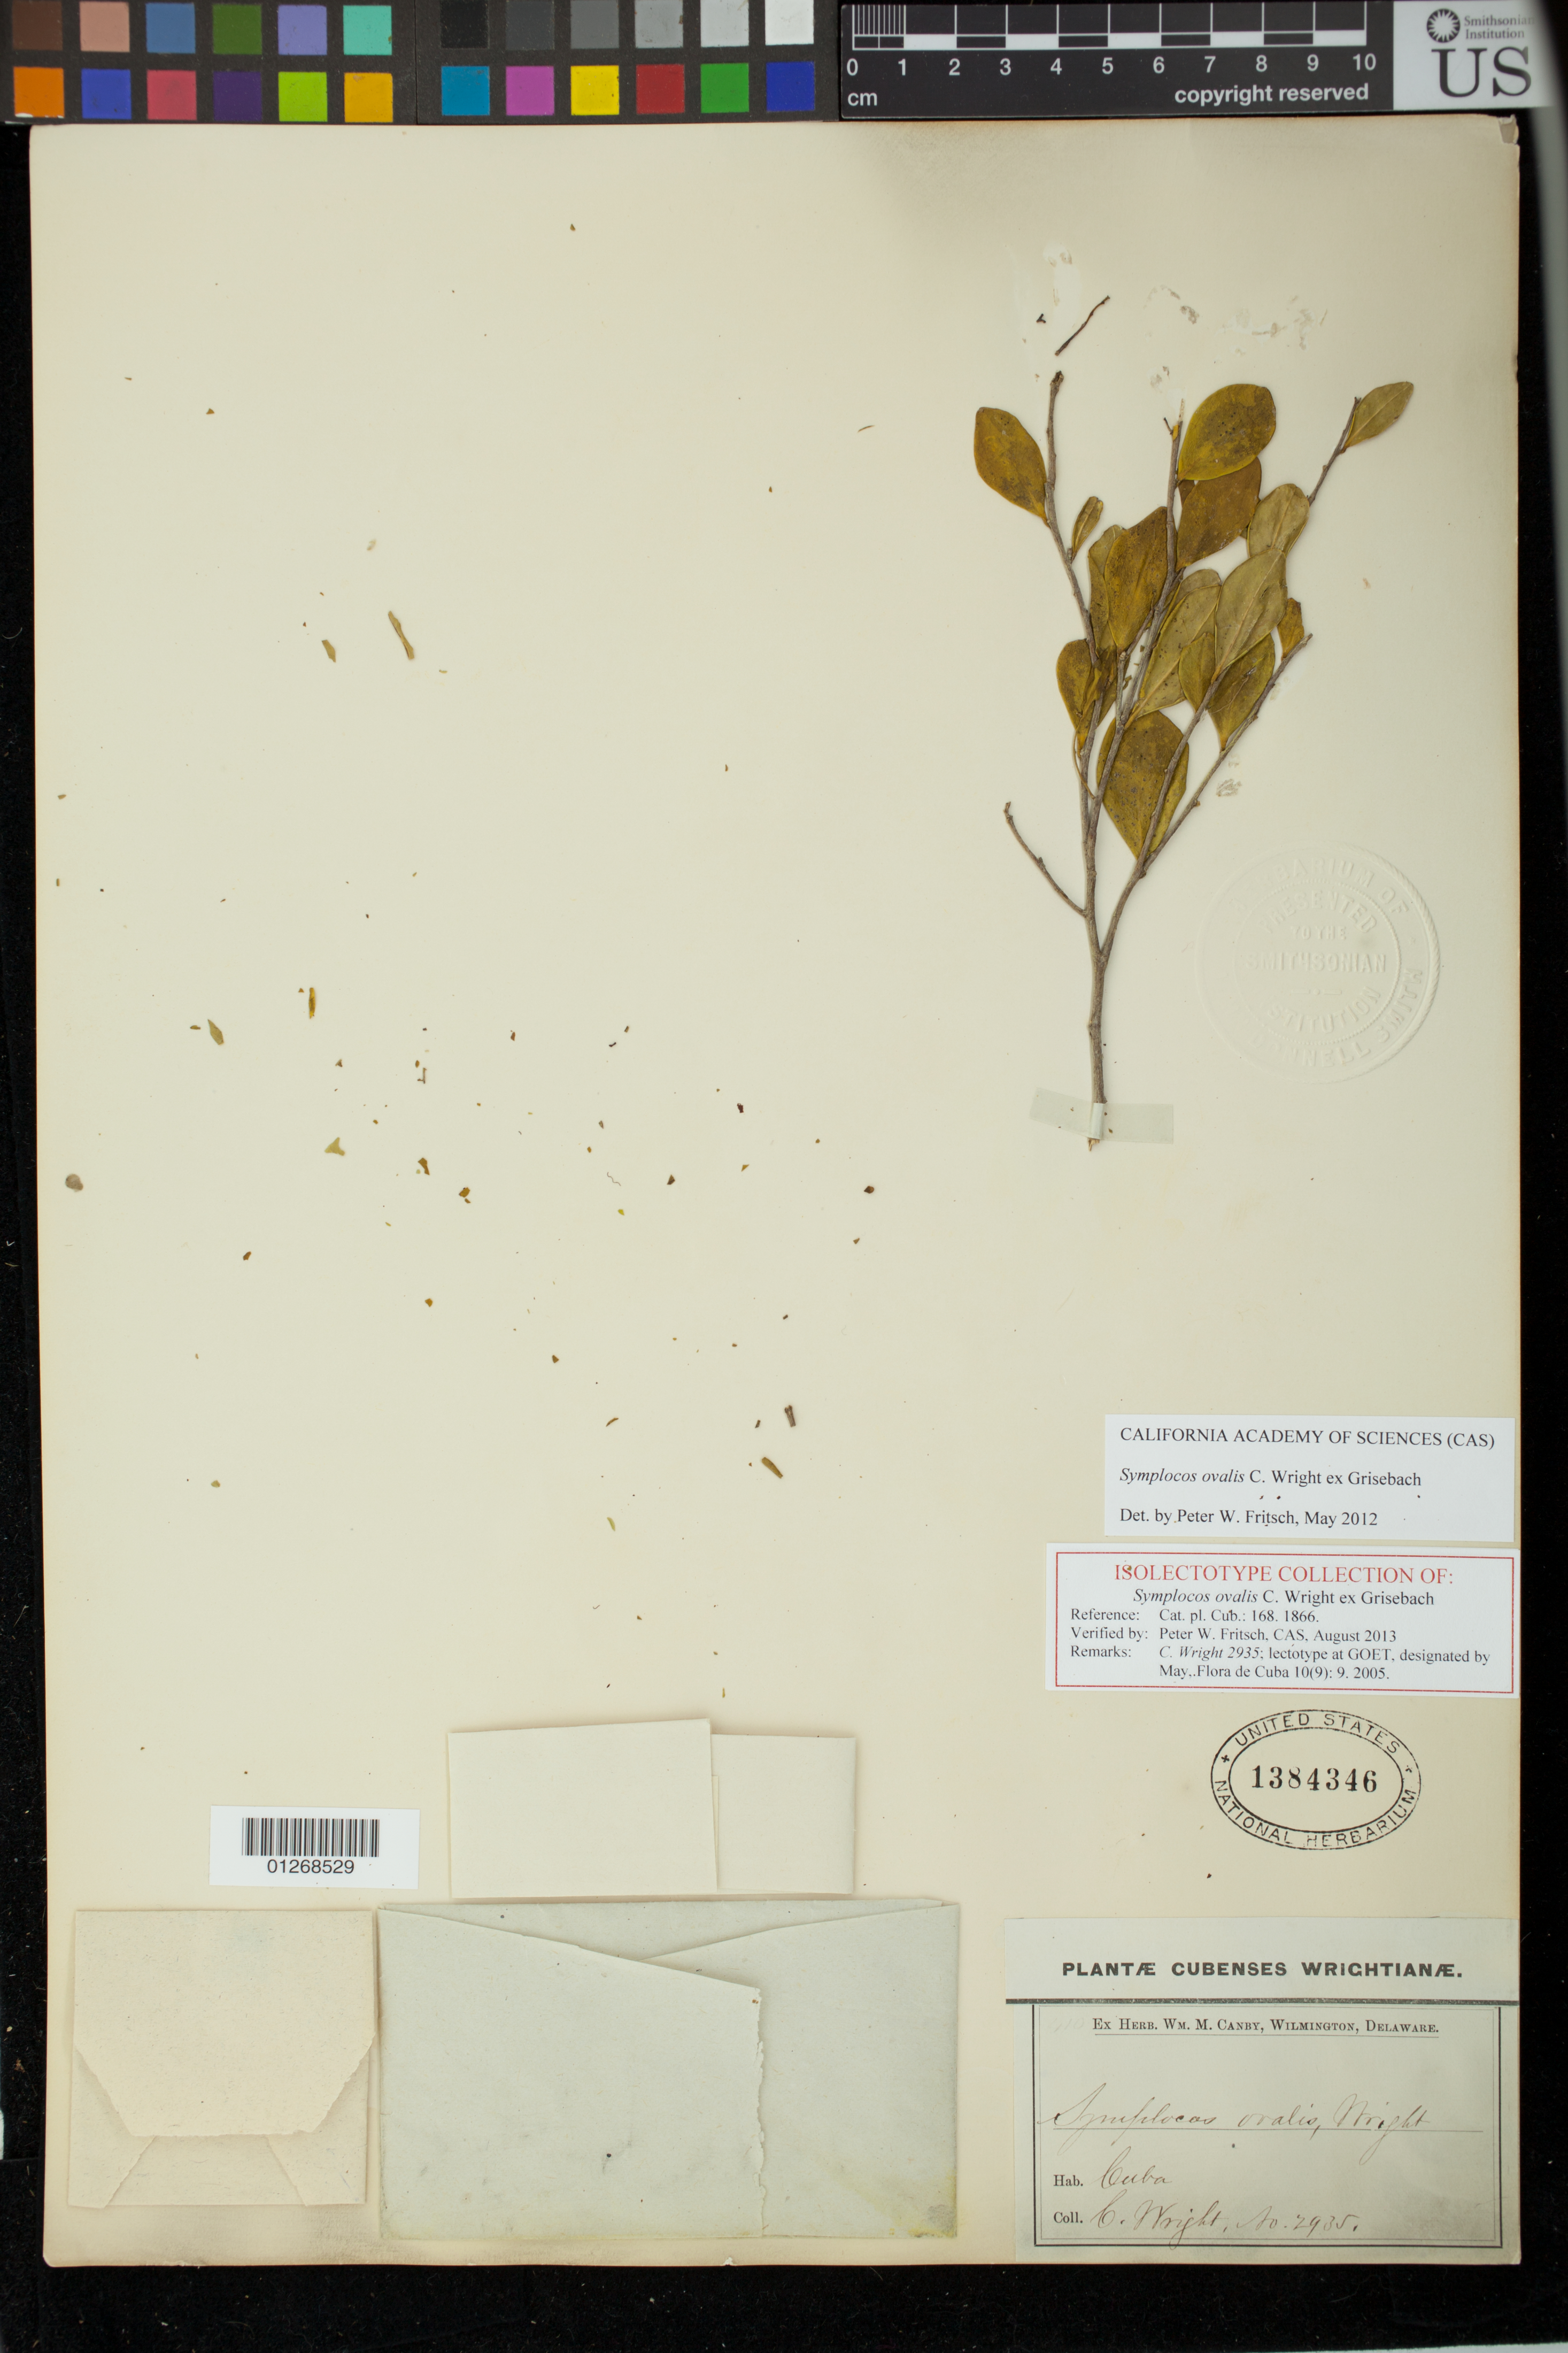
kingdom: Plantae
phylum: Tracheophyta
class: Magnoliopsida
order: Ericales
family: Symplocaceae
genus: Symplocos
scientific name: Symplocos ovalis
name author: C. Wright ex Griseb.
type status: Isolectotype; Type Collection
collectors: C. Wright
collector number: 2935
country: Cuba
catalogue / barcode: US 1384346